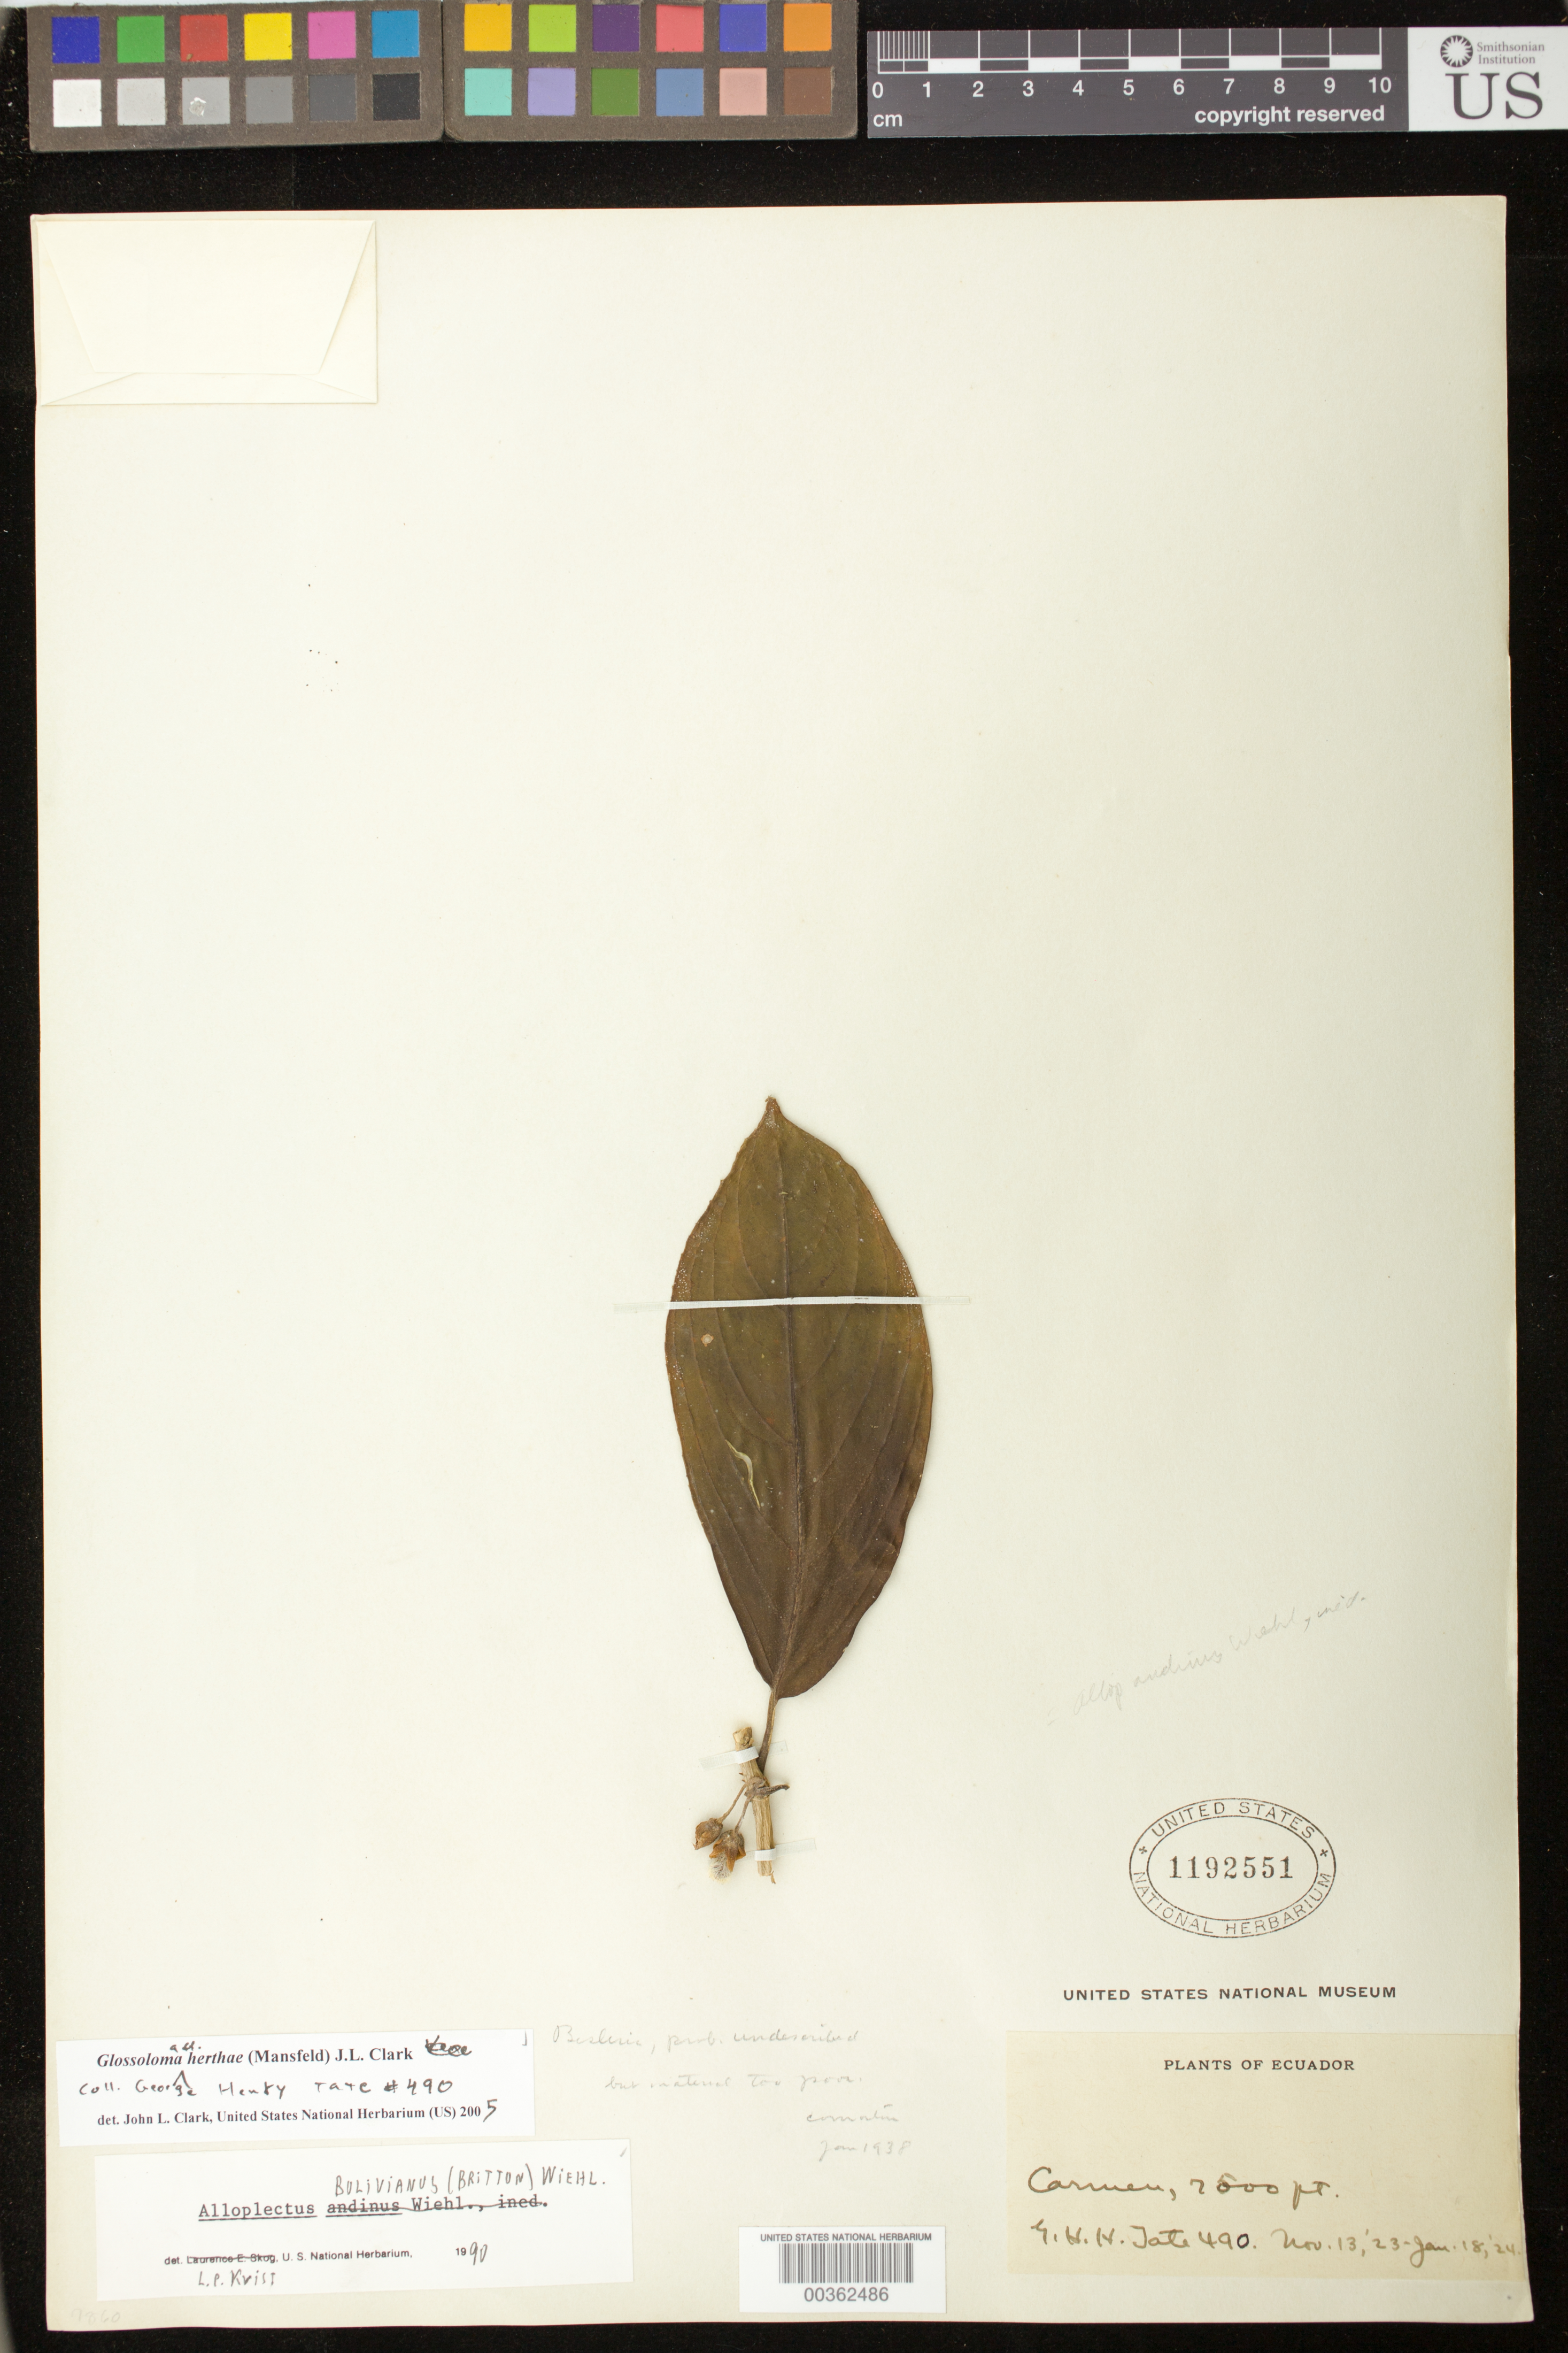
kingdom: Plantae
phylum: Tracheophyta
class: Magnoliopsida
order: Lamiales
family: Gesneriaceae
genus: Glossoloma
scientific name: Glossoloma herthae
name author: (Mansf.) J.L. Clark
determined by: Clark, J. L., (SEL), The Marie Selby Botanical Garden (UNITED STATES)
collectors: G. Tate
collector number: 490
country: Ecuador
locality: Carmen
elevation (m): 2286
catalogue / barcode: US 1192551